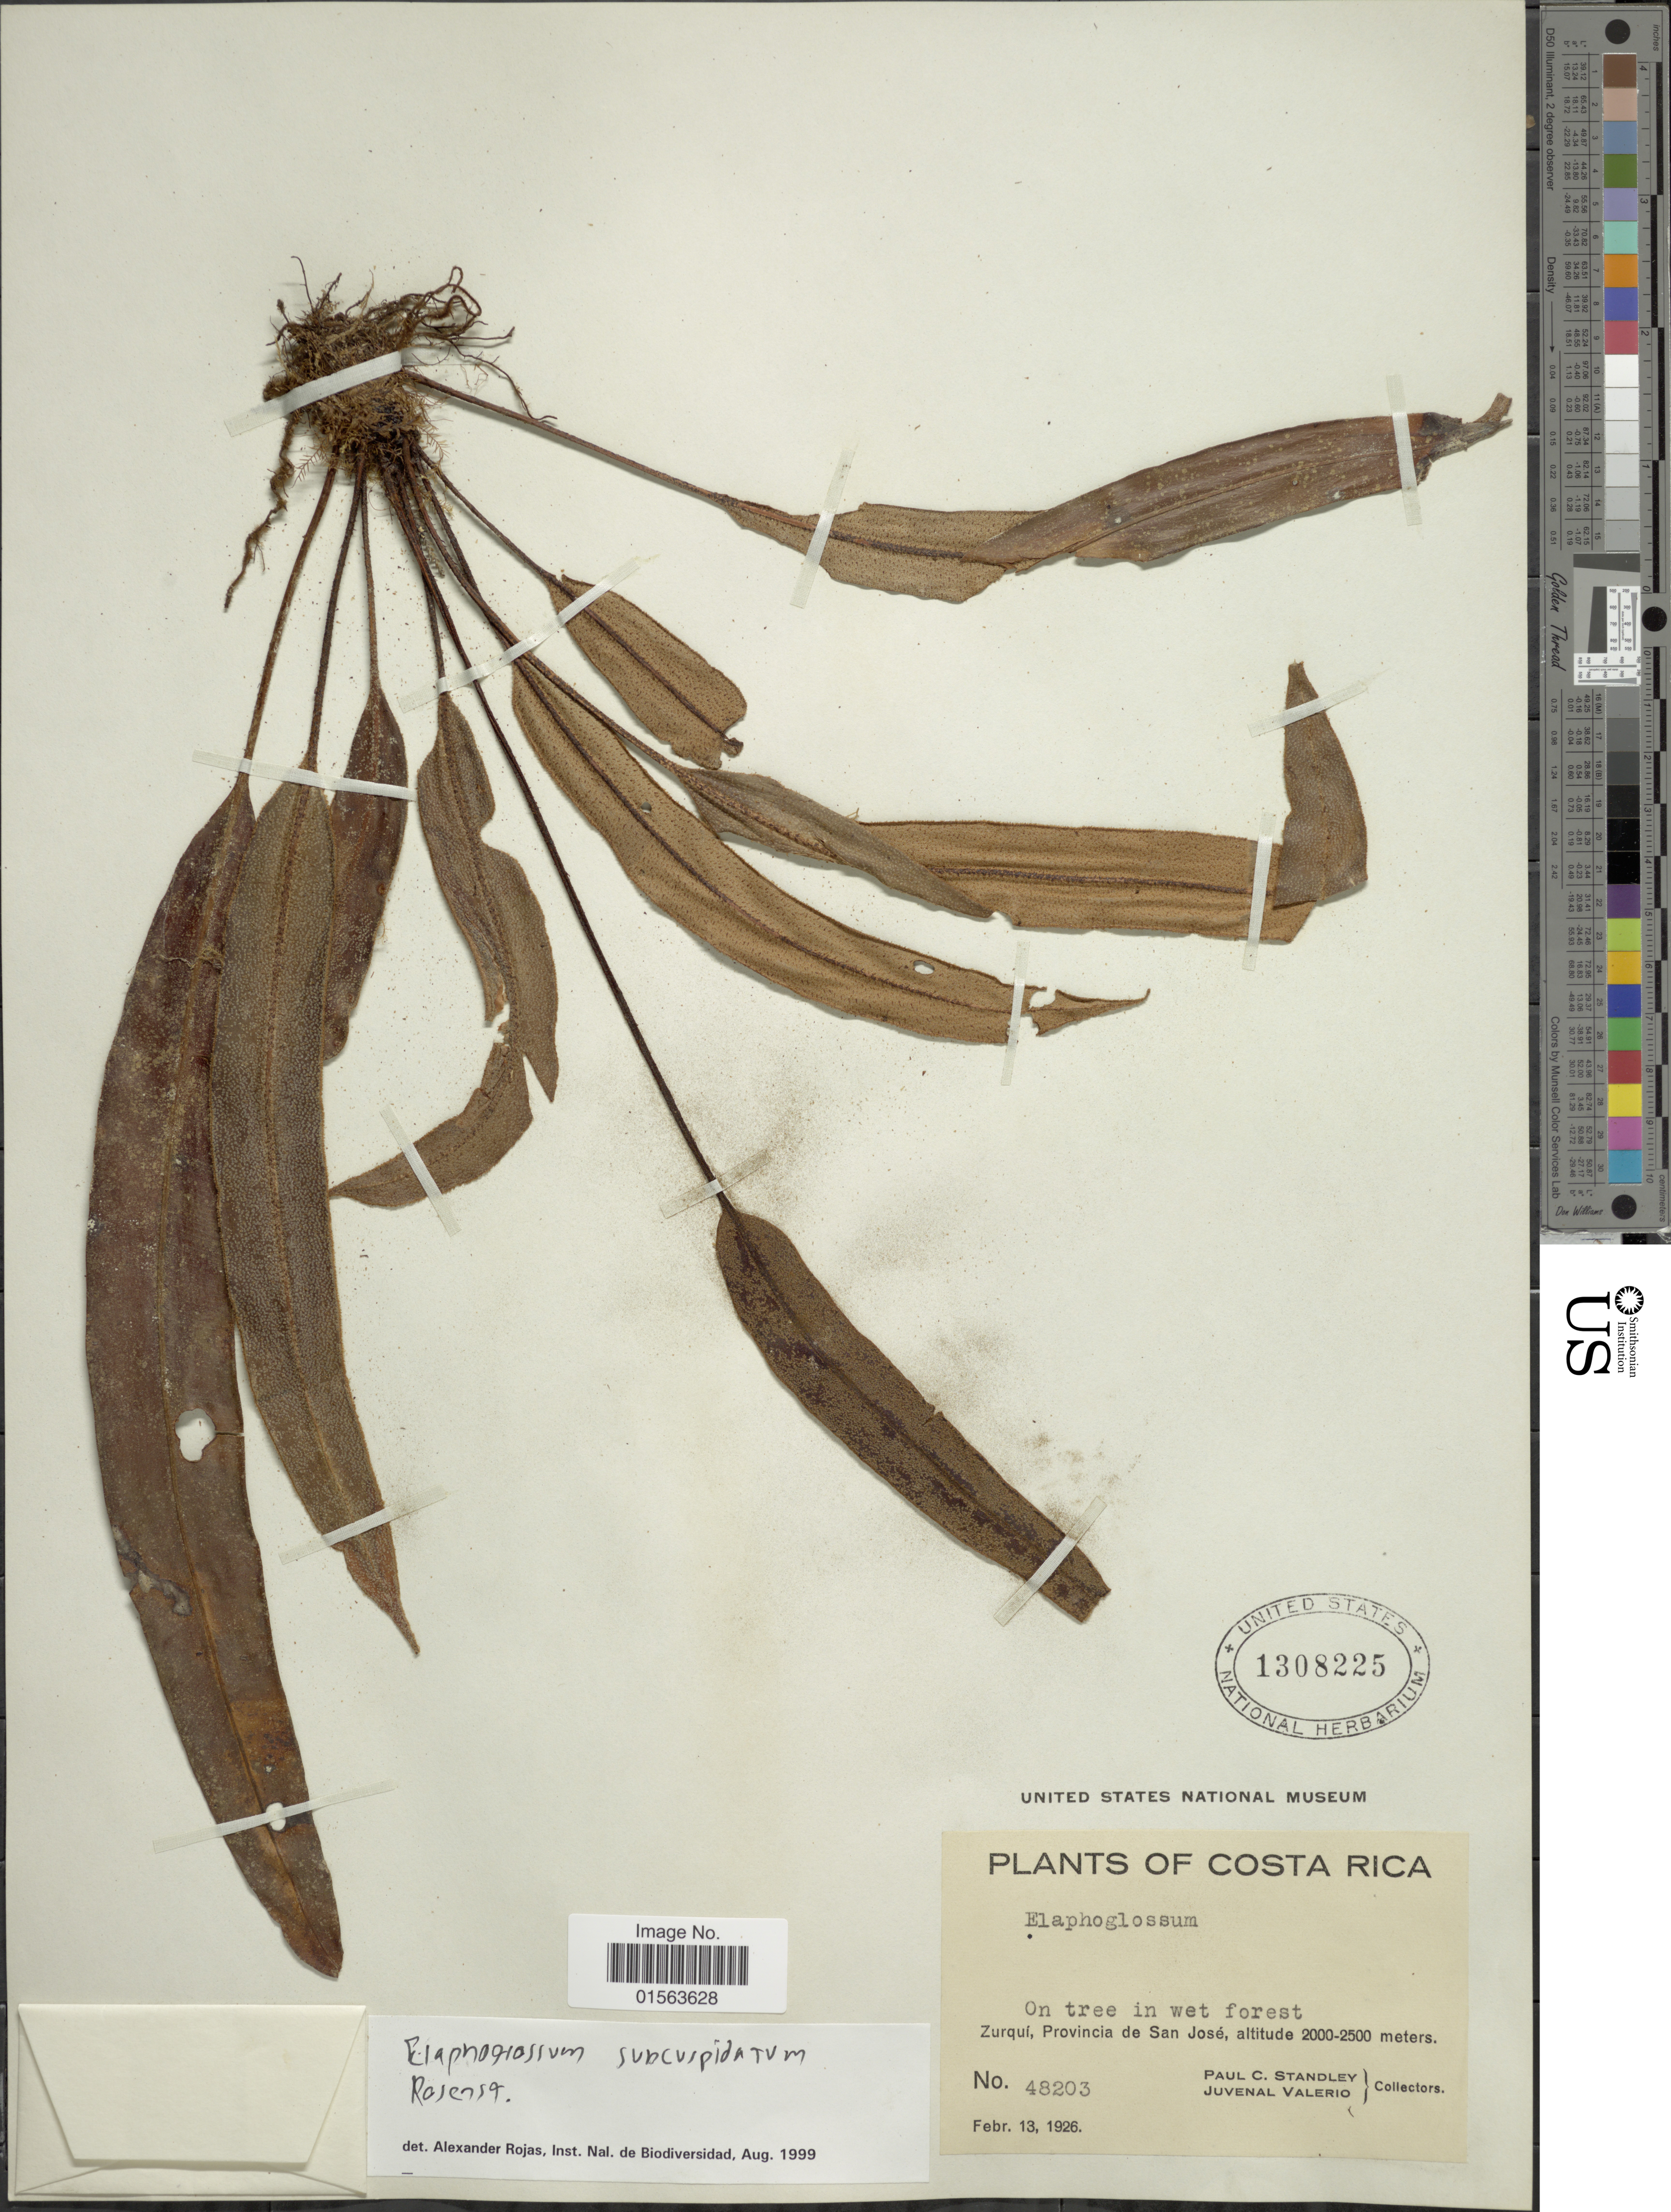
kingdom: Plantae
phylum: Tracheophyta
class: Polypodiopsida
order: Polypodiales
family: Dryopteridaceae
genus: Elaphoglossum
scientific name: Elaphoglossum subcuspidatum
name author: Rosenst.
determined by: Matos, F. B.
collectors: P. C. Standley & J. Valerio R.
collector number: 48203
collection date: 1926-02-13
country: Costa Rica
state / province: San José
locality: Zurqui, Provincia de San Jose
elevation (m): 2000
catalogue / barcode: US 1308225